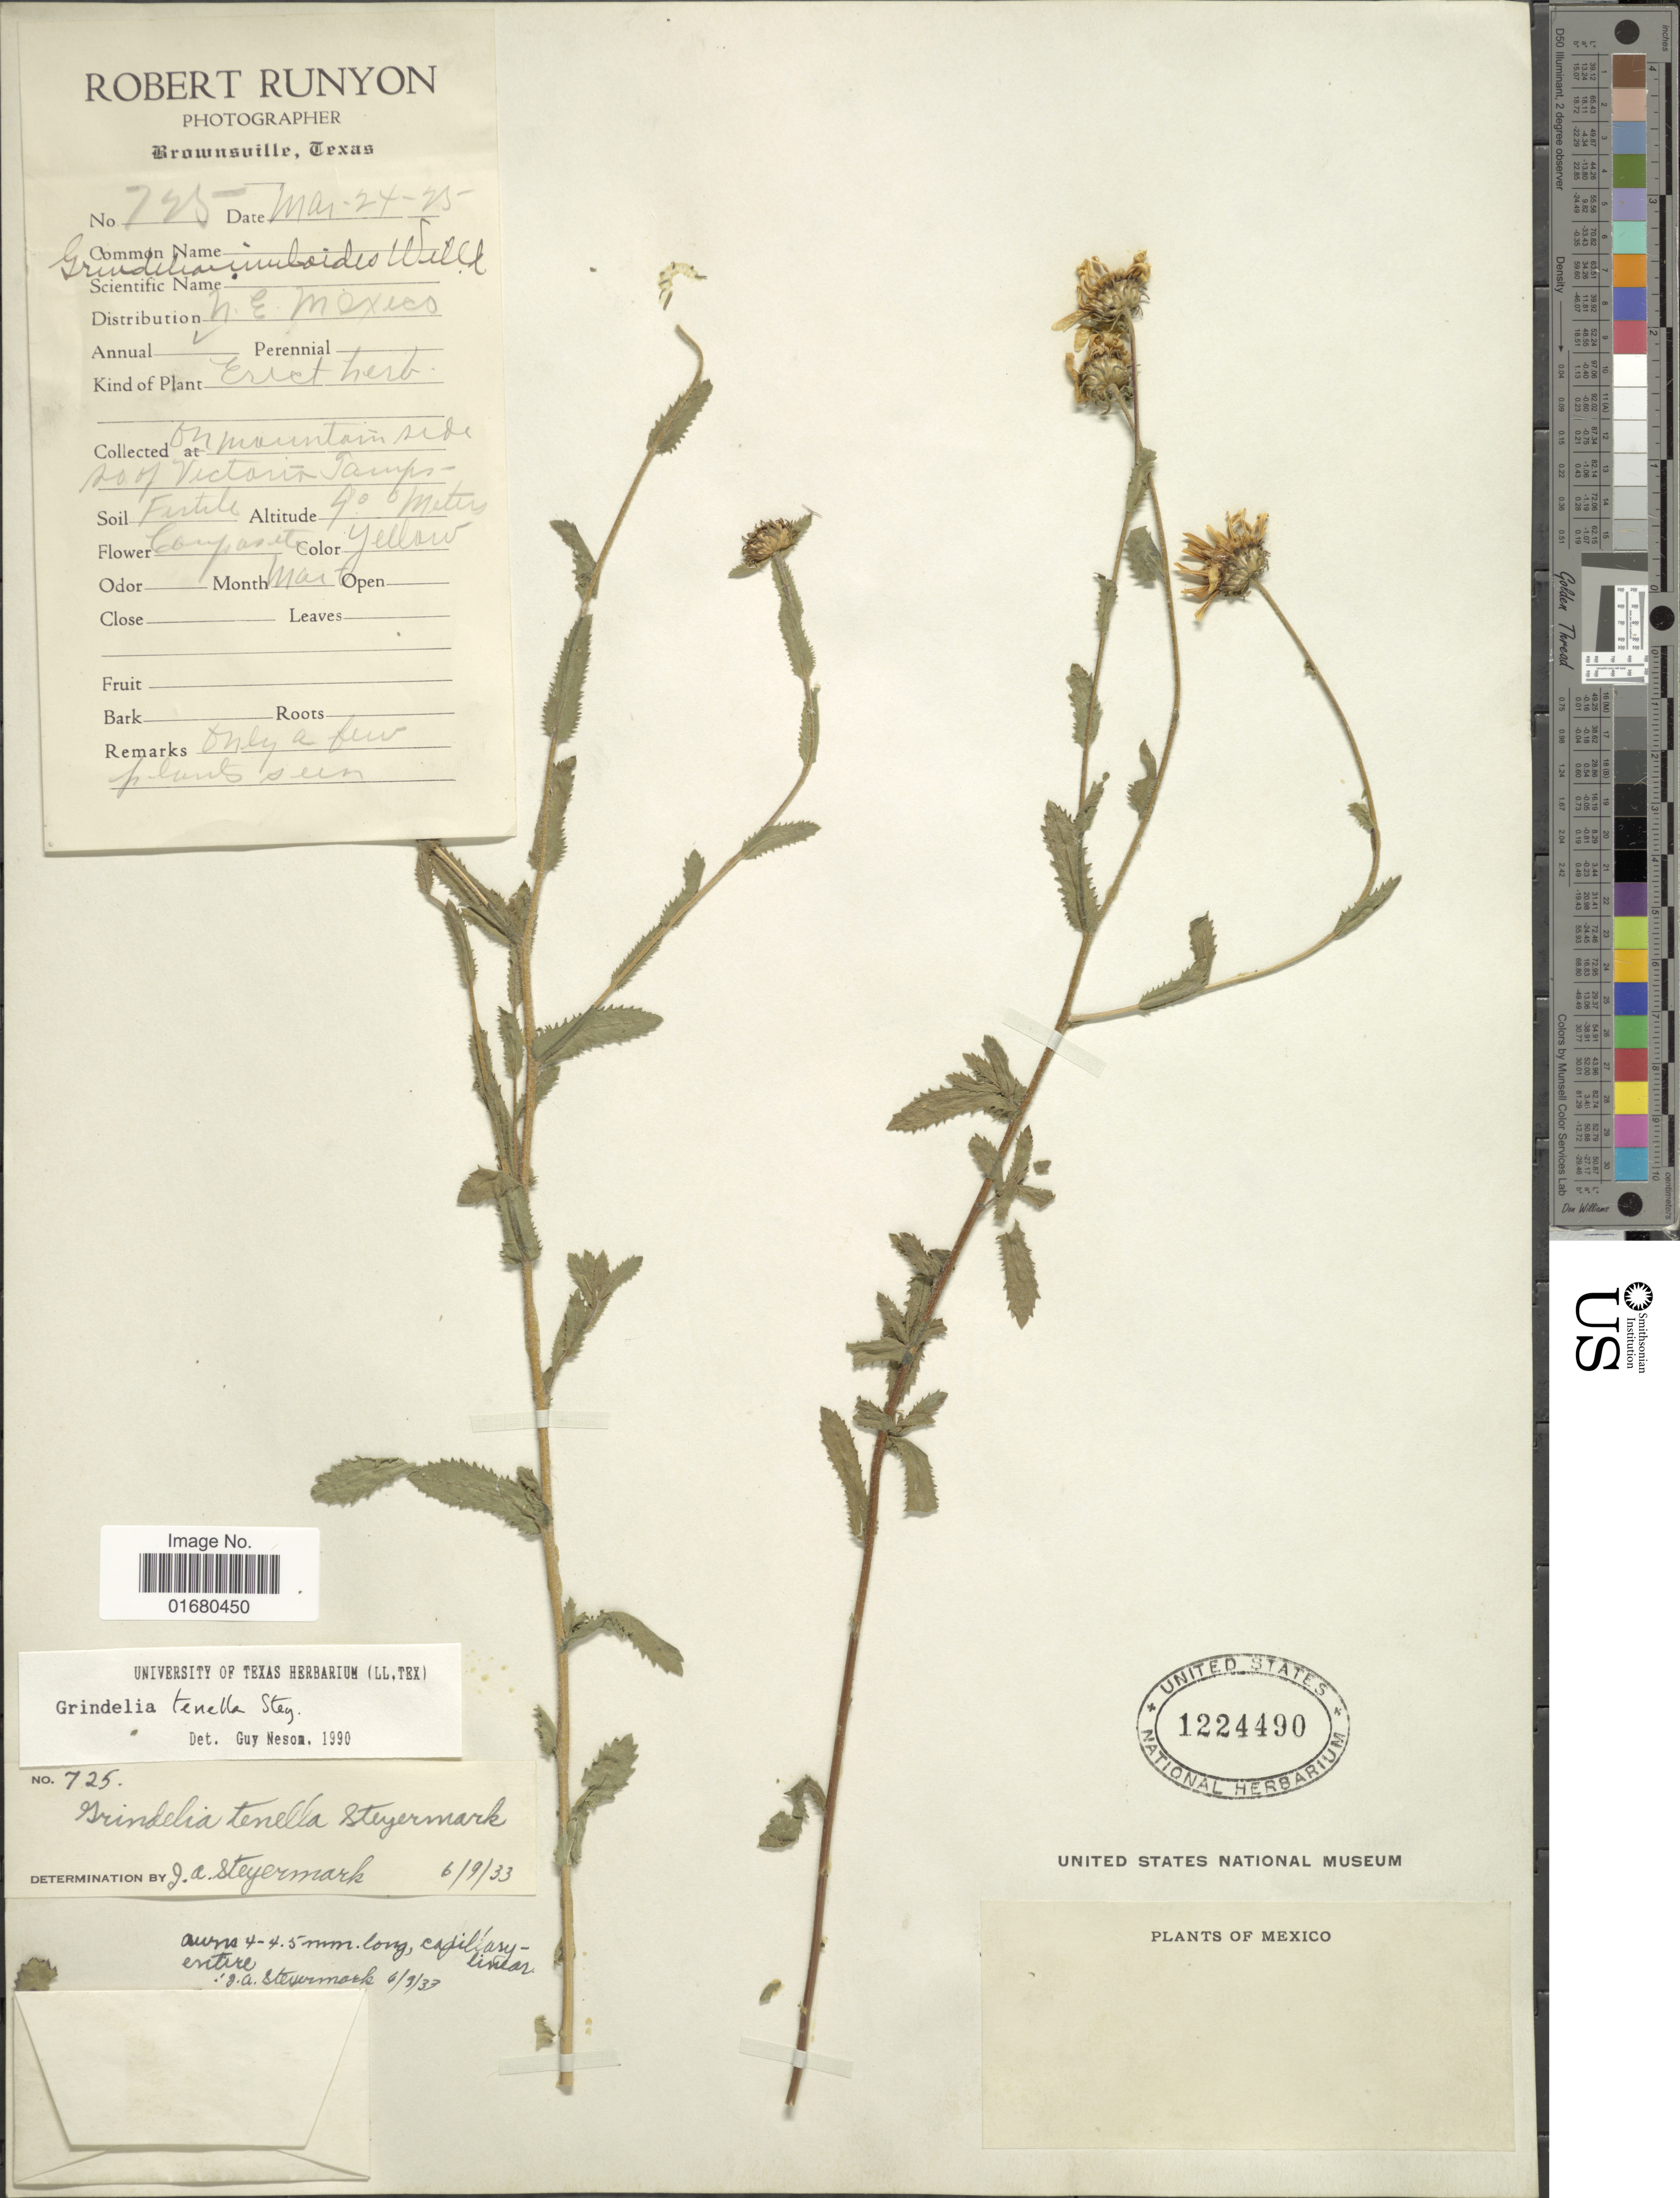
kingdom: Plantae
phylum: Tracheophyta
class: Magnoliopsida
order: Asterales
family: Asteraceae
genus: Grindelia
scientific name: Grindelia tenella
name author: Steyerm.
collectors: R. Runyon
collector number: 745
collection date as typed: Transcribed d/m/y: 24/3/25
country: Mexico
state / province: Tamaulipas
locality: N.E. Mexico, on mountain side so of Victoria Tamps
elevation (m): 400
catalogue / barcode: US 1224490